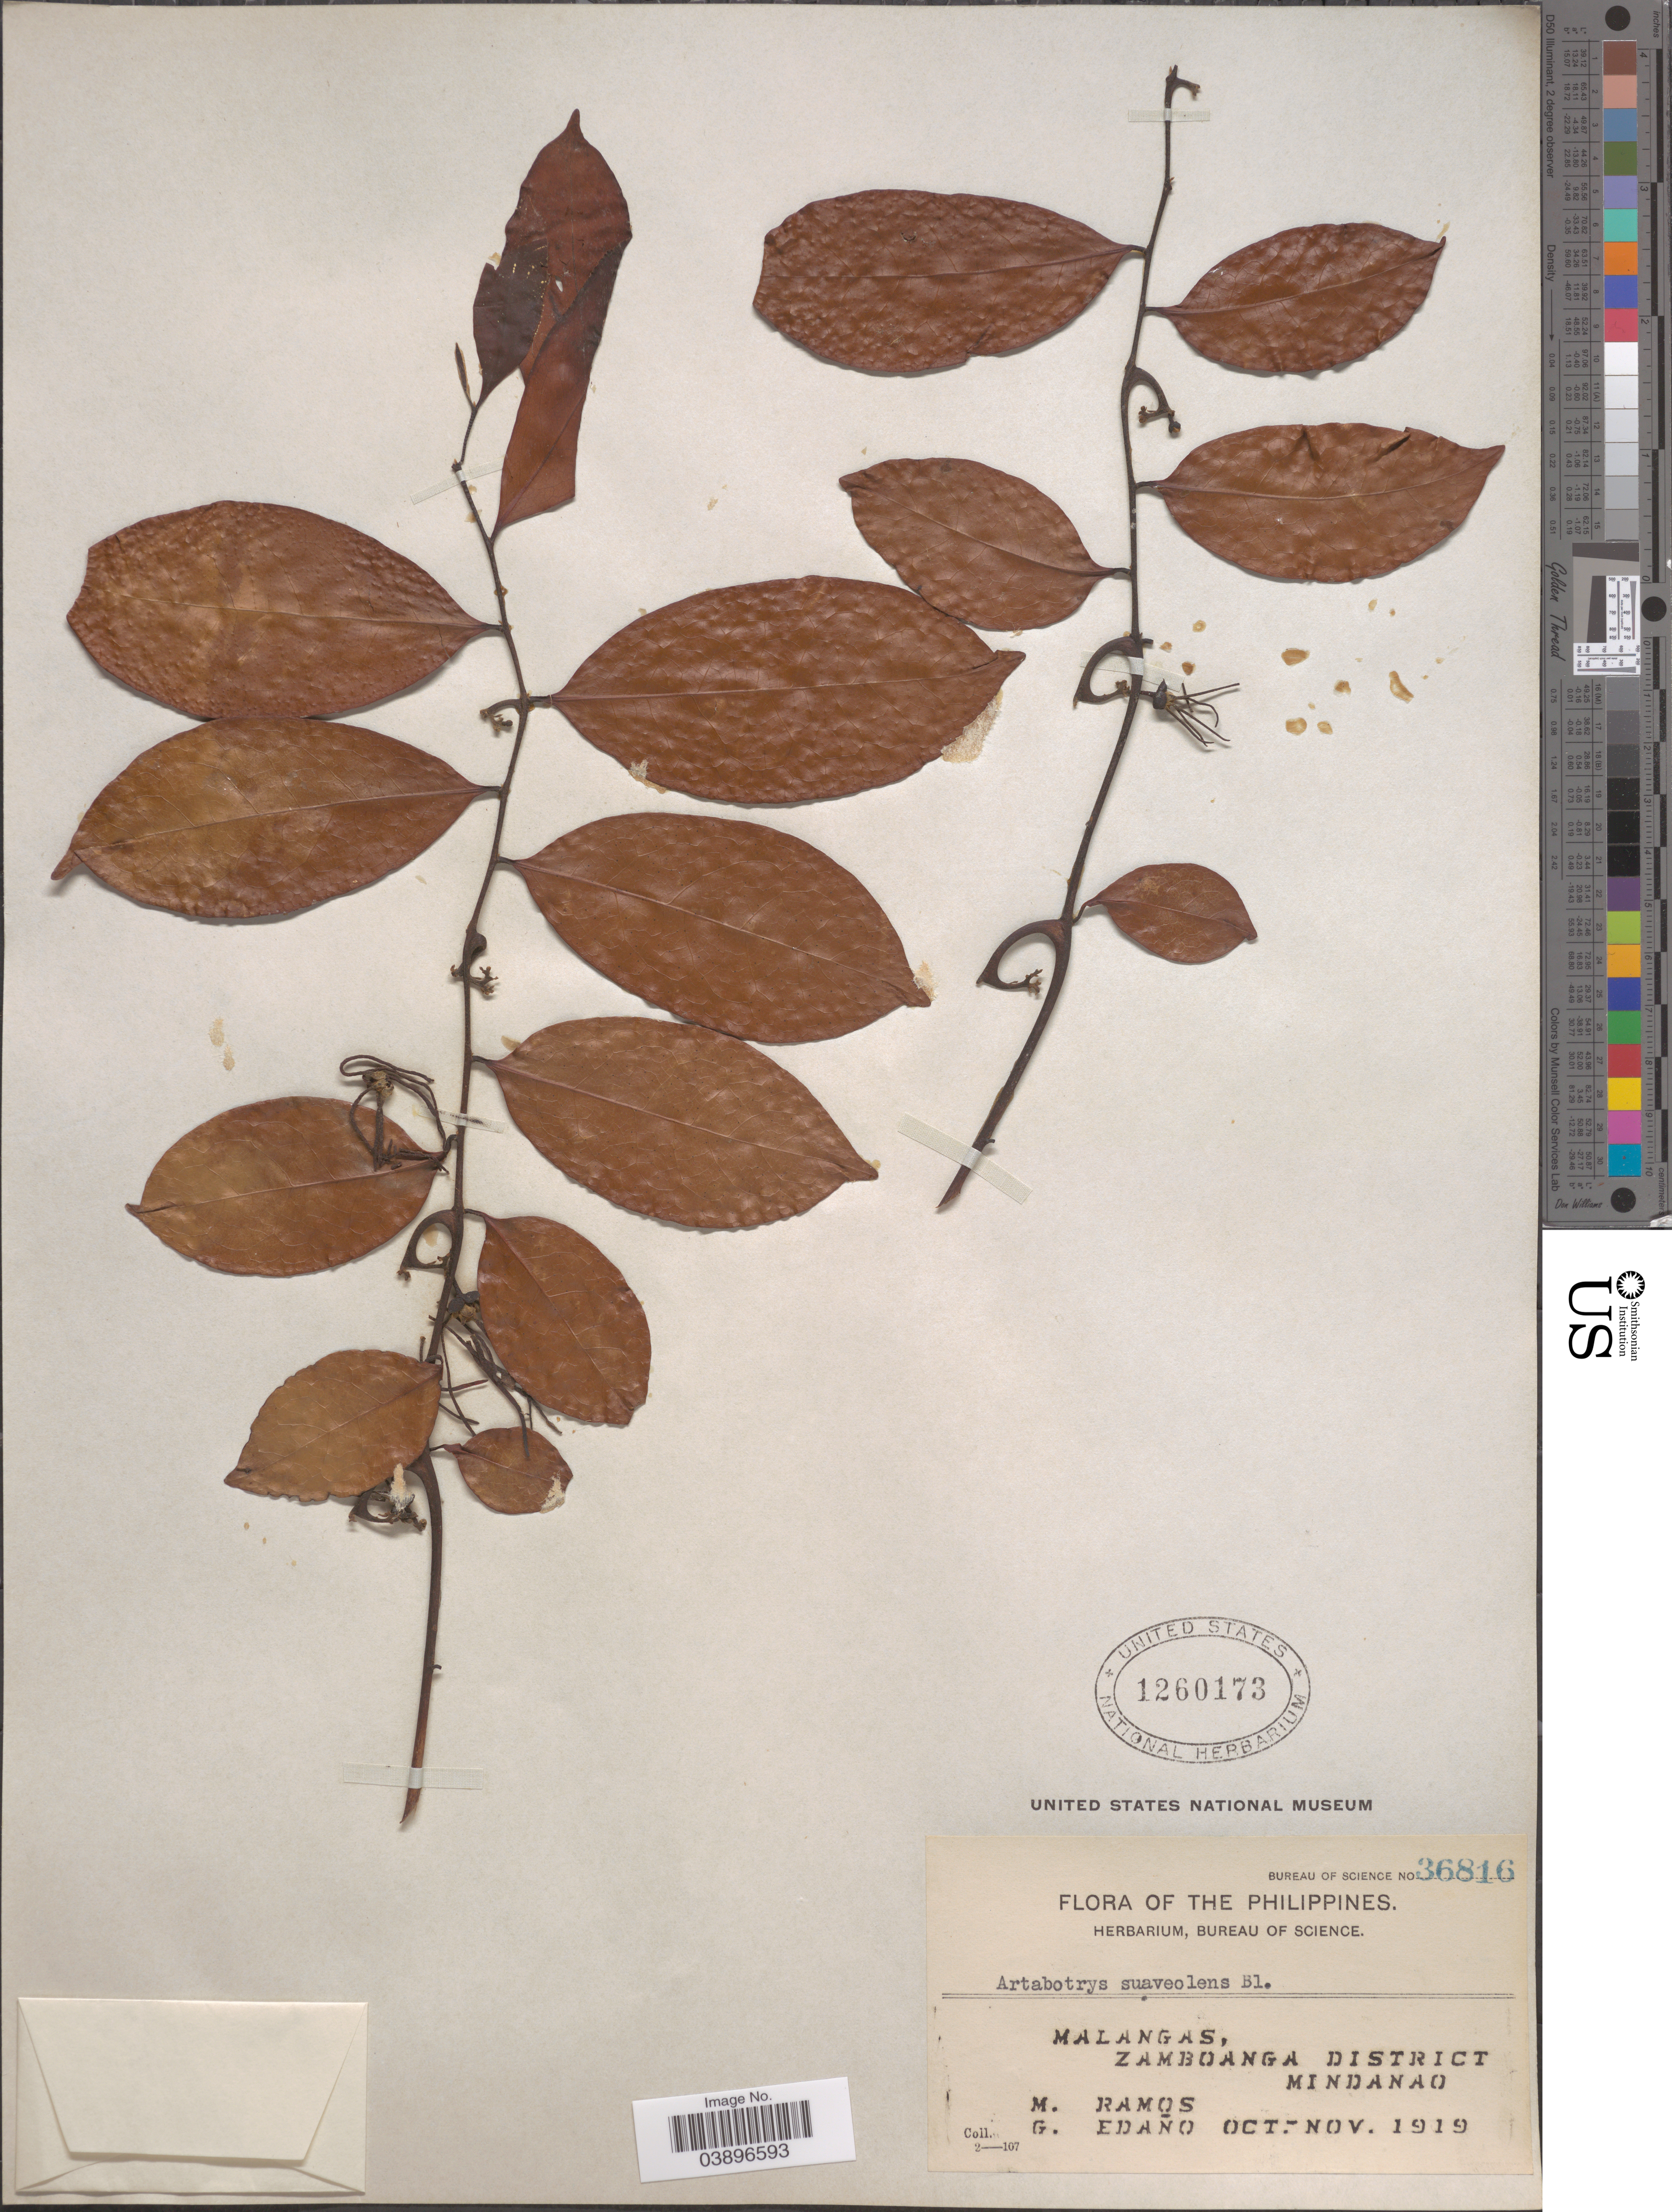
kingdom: Plantae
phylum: Tracheophyta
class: Magnoliopsida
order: Magnoliales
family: Annonaceae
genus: Artabotrys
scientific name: Artabotrys suaveolens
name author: (Blume) Blume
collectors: M. Ramos & G. Edaño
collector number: Bureau of Science 36816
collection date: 1919-10/1919-11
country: Philippines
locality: Malangas, Zamboanga District, Mindanao.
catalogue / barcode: US 1260173